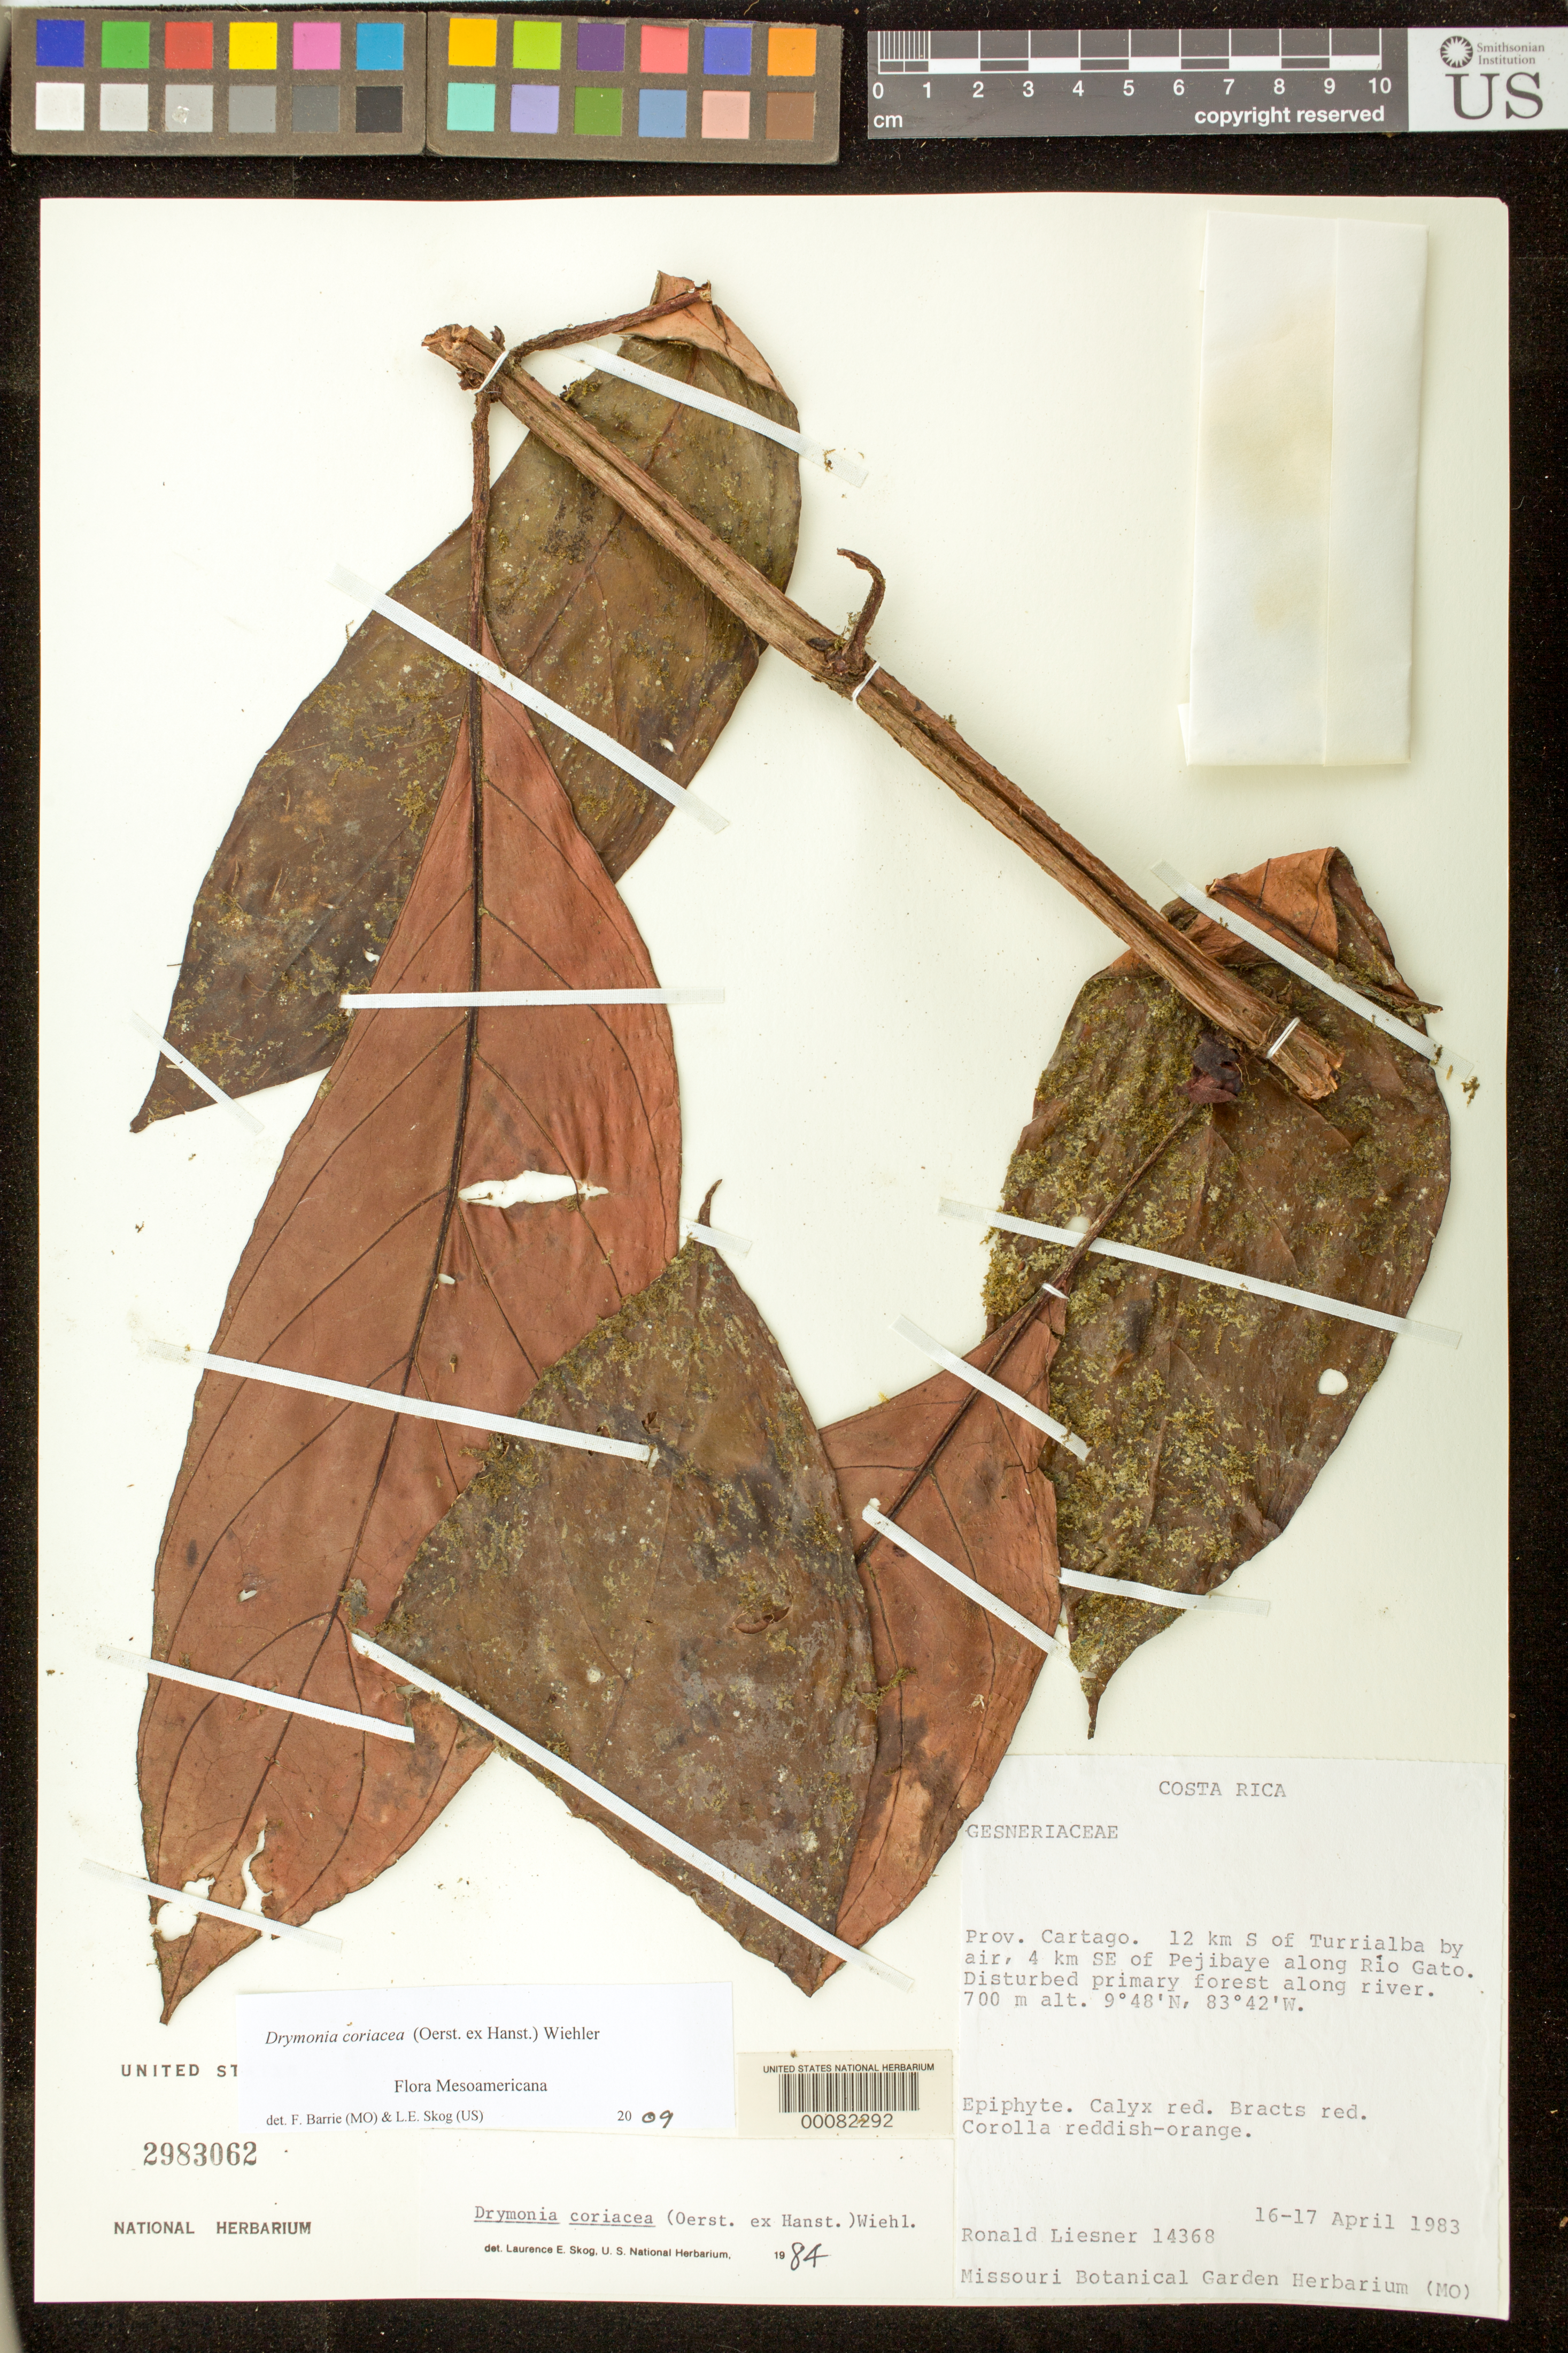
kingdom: Plantae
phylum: Tracheophyta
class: Magnoliopsida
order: Lamiales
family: Gesneriaceae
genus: Drymonia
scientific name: Drymonia coriacea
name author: (Oerst. ex Hanst.) Wiehler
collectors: R. L. Liesner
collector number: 14368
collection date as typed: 16-17 Apr 1983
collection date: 1983-04-16/1983-04-17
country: Costa Rica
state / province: Cartago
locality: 12 km S of Turrialba by air, 4 km SE of Pejibaye along Rio Gato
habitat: Disturbed primary forest along river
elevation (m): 700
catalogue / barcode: US 2983062